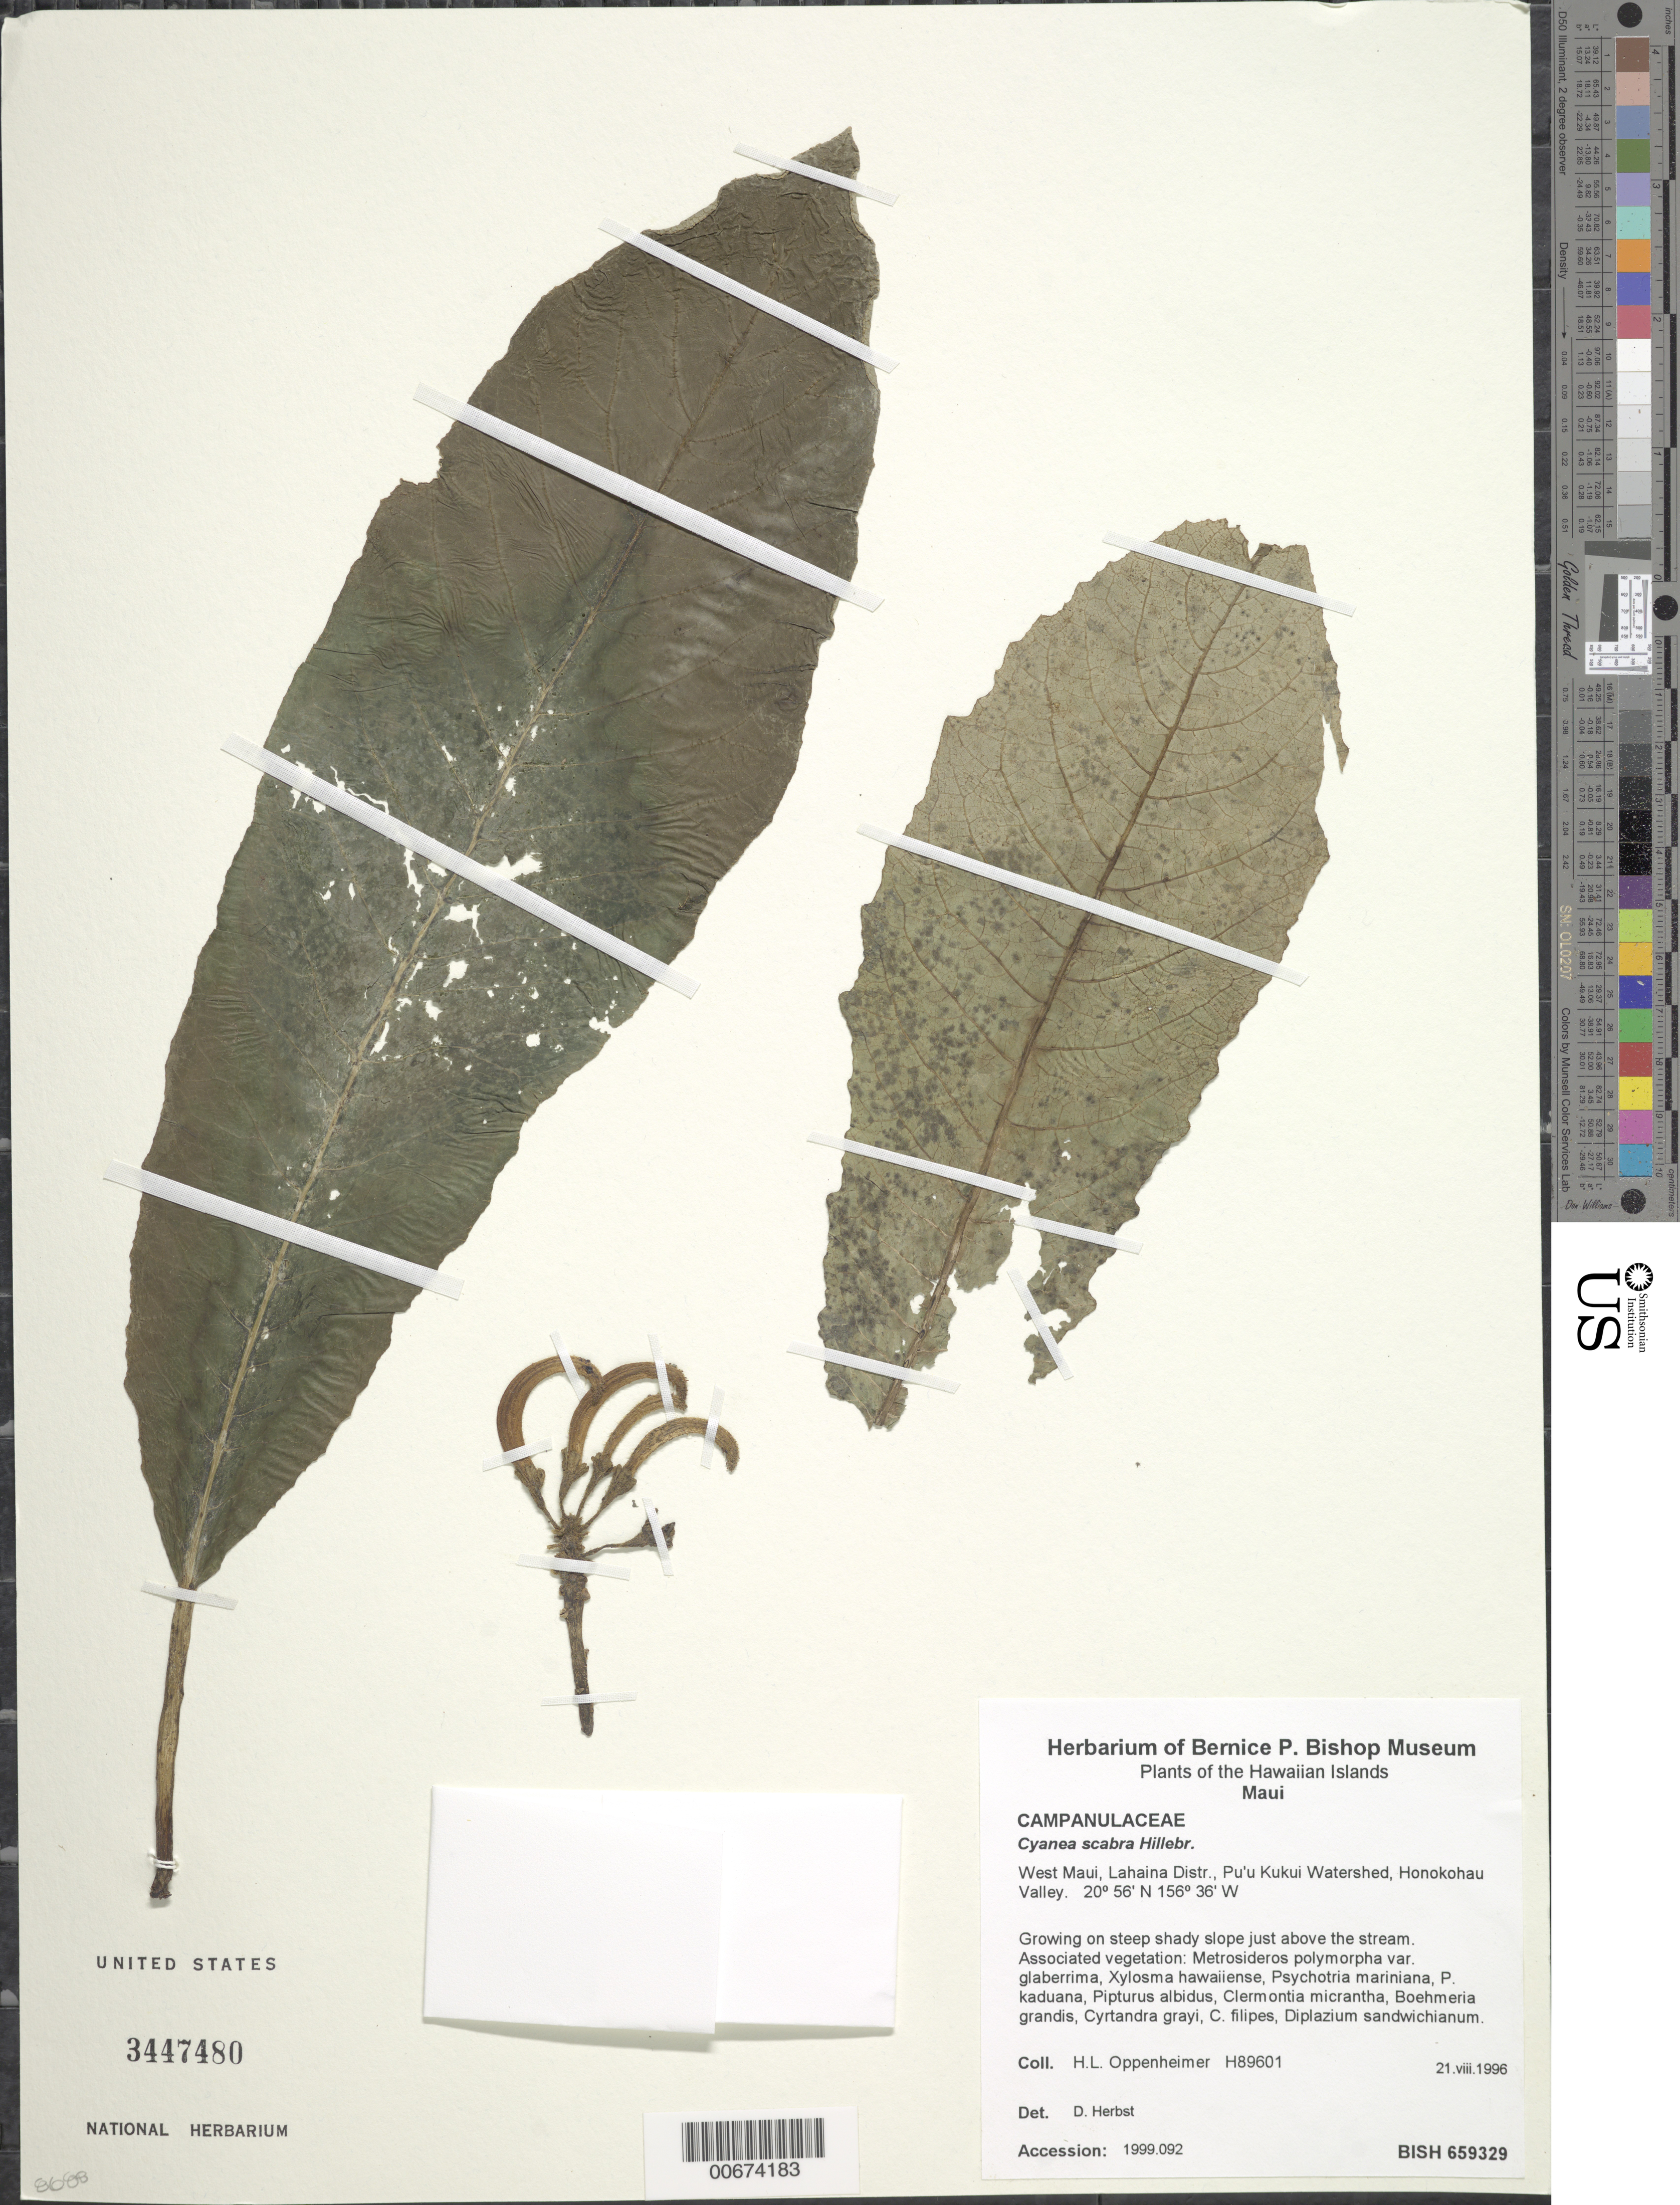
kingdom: Plantae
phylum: Tracheophyta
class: Magnoliopsida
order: Asterales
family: Campanulaceae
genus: Cyanea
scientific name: Cyanea scabra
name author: Hillebr.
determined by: Herbst, D. R.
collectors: H. L. Oppenheimer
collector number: H89601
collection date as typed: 21 Aug 1996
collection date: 1996-08-21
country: United States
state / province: Hawaii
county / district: Maui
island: Maui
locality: W Maui, Lahaina Distr., Pu'u Kukui Watershed Honokohau Valley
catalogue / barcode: US 3447480